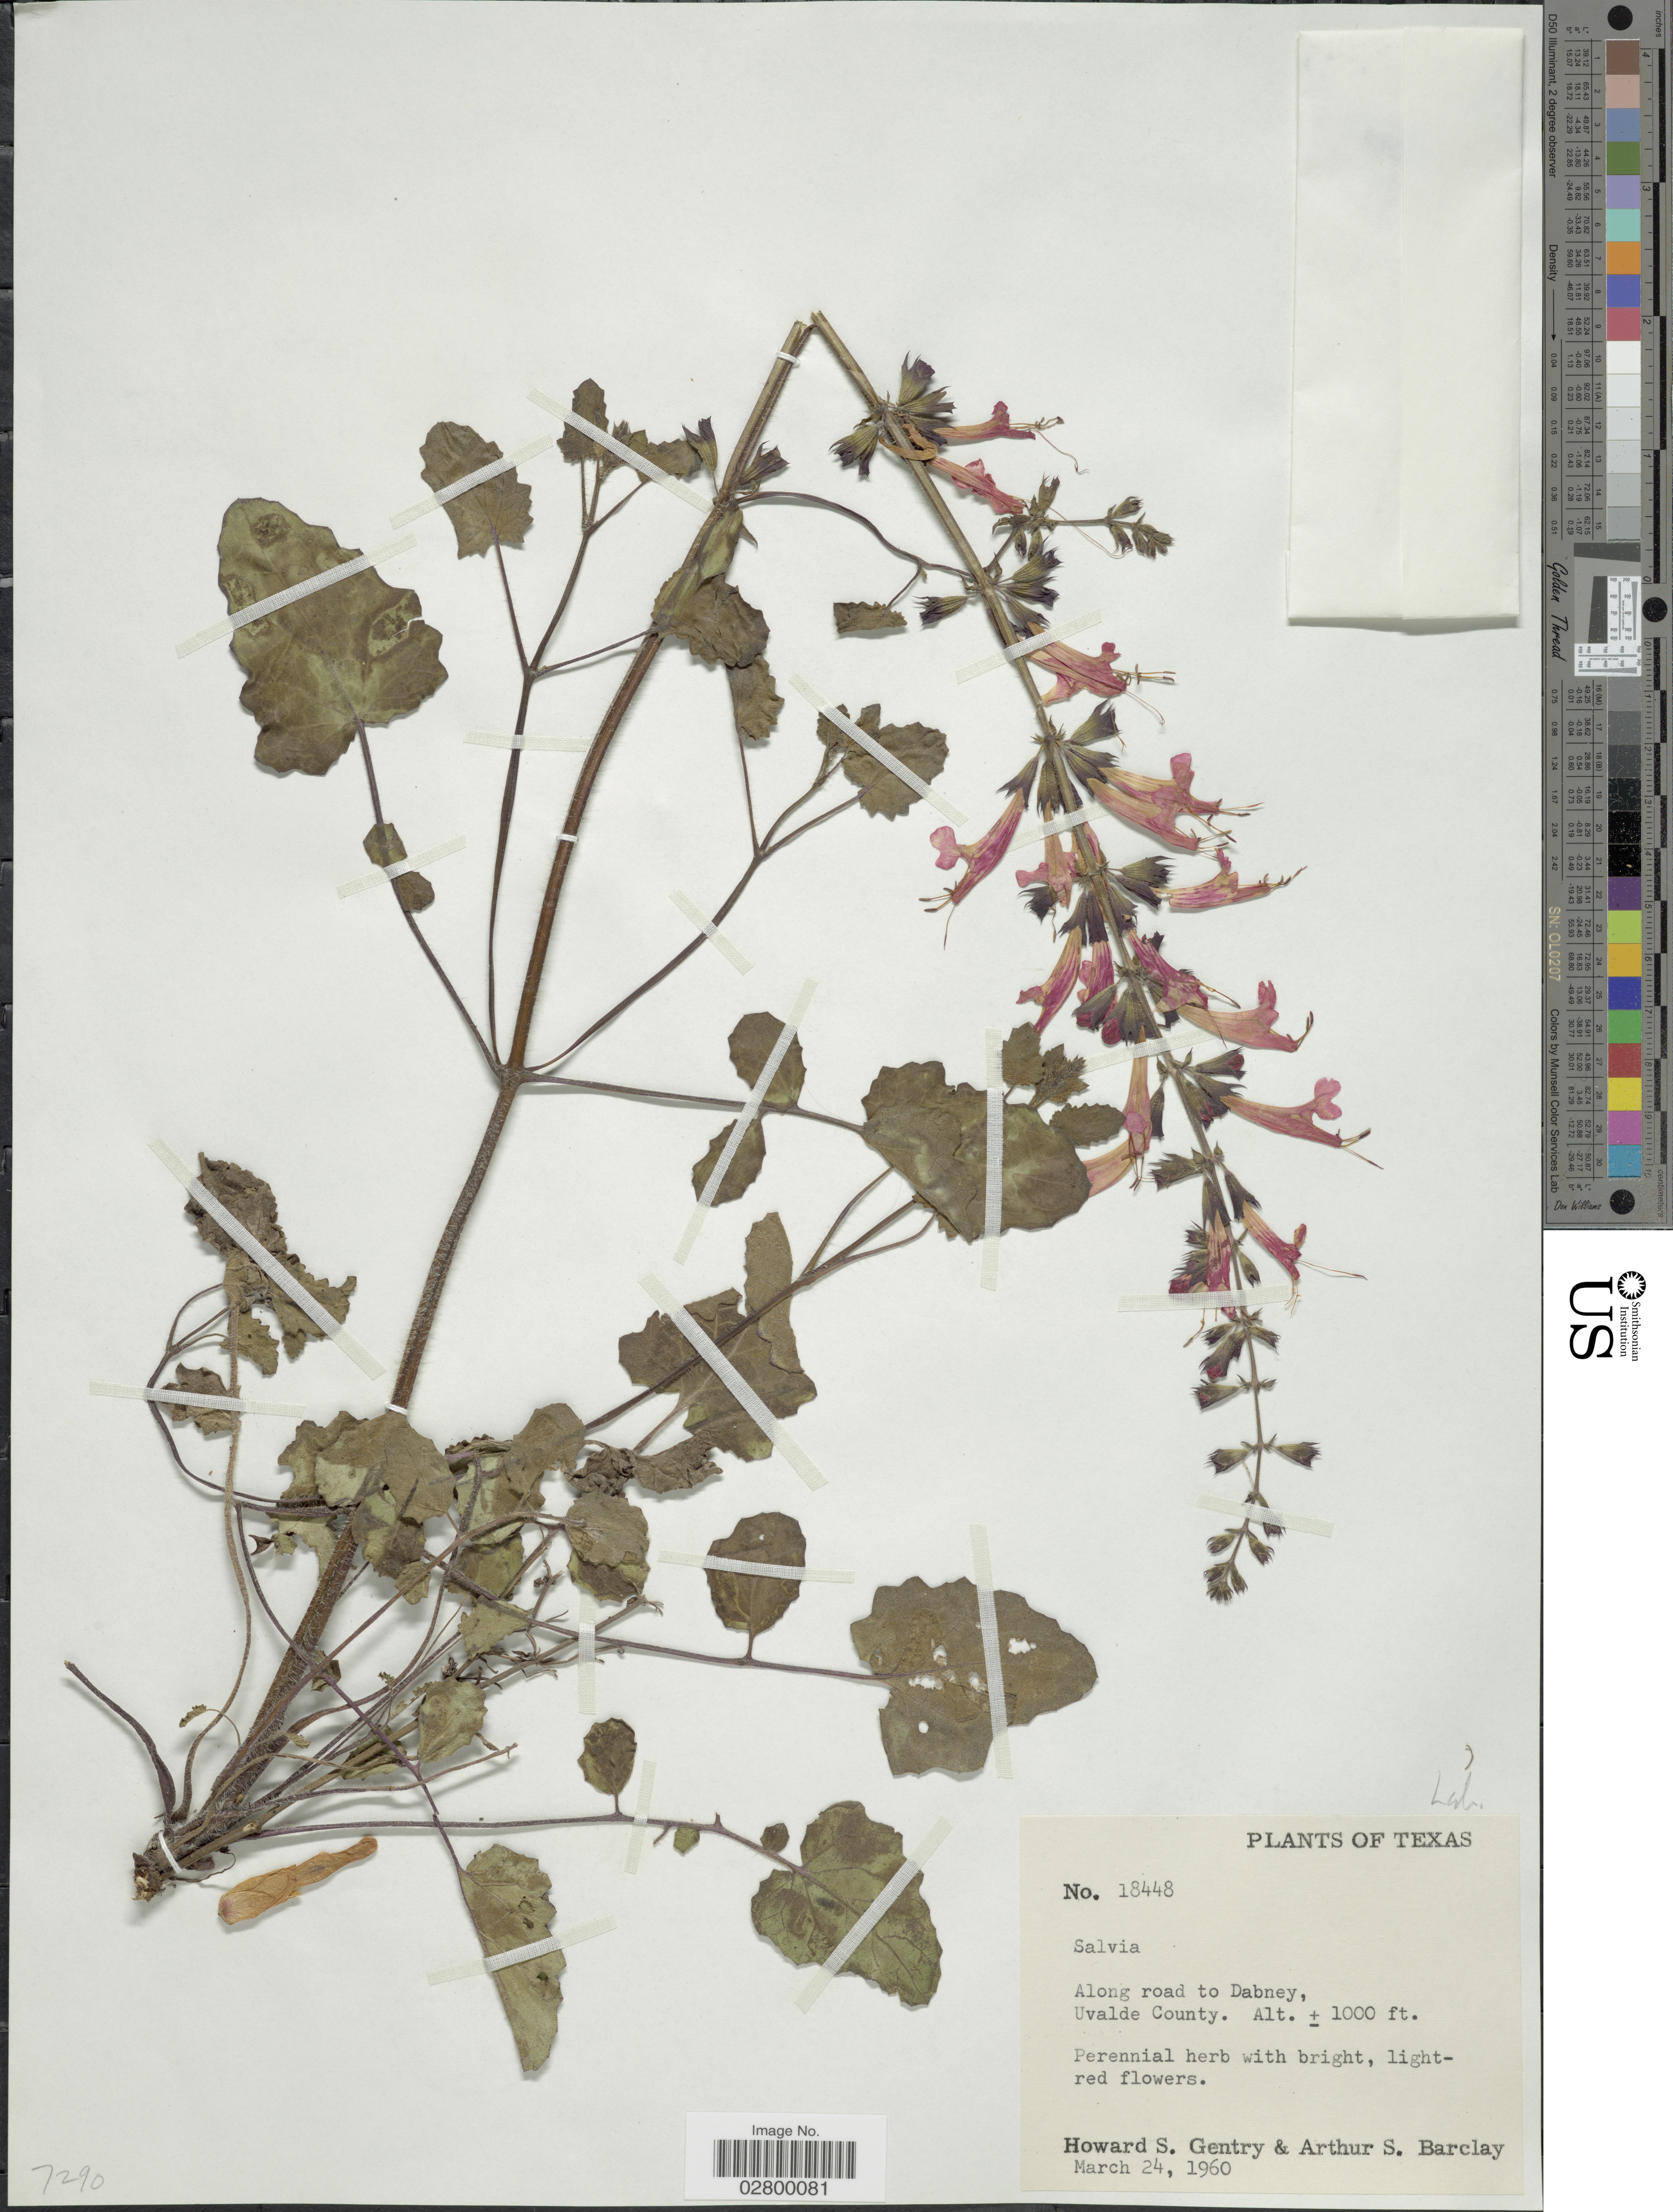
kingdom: Plantae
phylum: Tracheophyta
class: Magnoliopsida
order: Lamiales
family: Lamiaceae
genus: Salvia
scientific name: Salvia regla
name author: Cav.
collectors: H. S. Gentry & A. S. Barclay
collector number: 18448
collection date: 1960-03-24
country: United States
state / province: Texas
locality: Along road to Dabney, Uvalde County.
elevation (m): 305